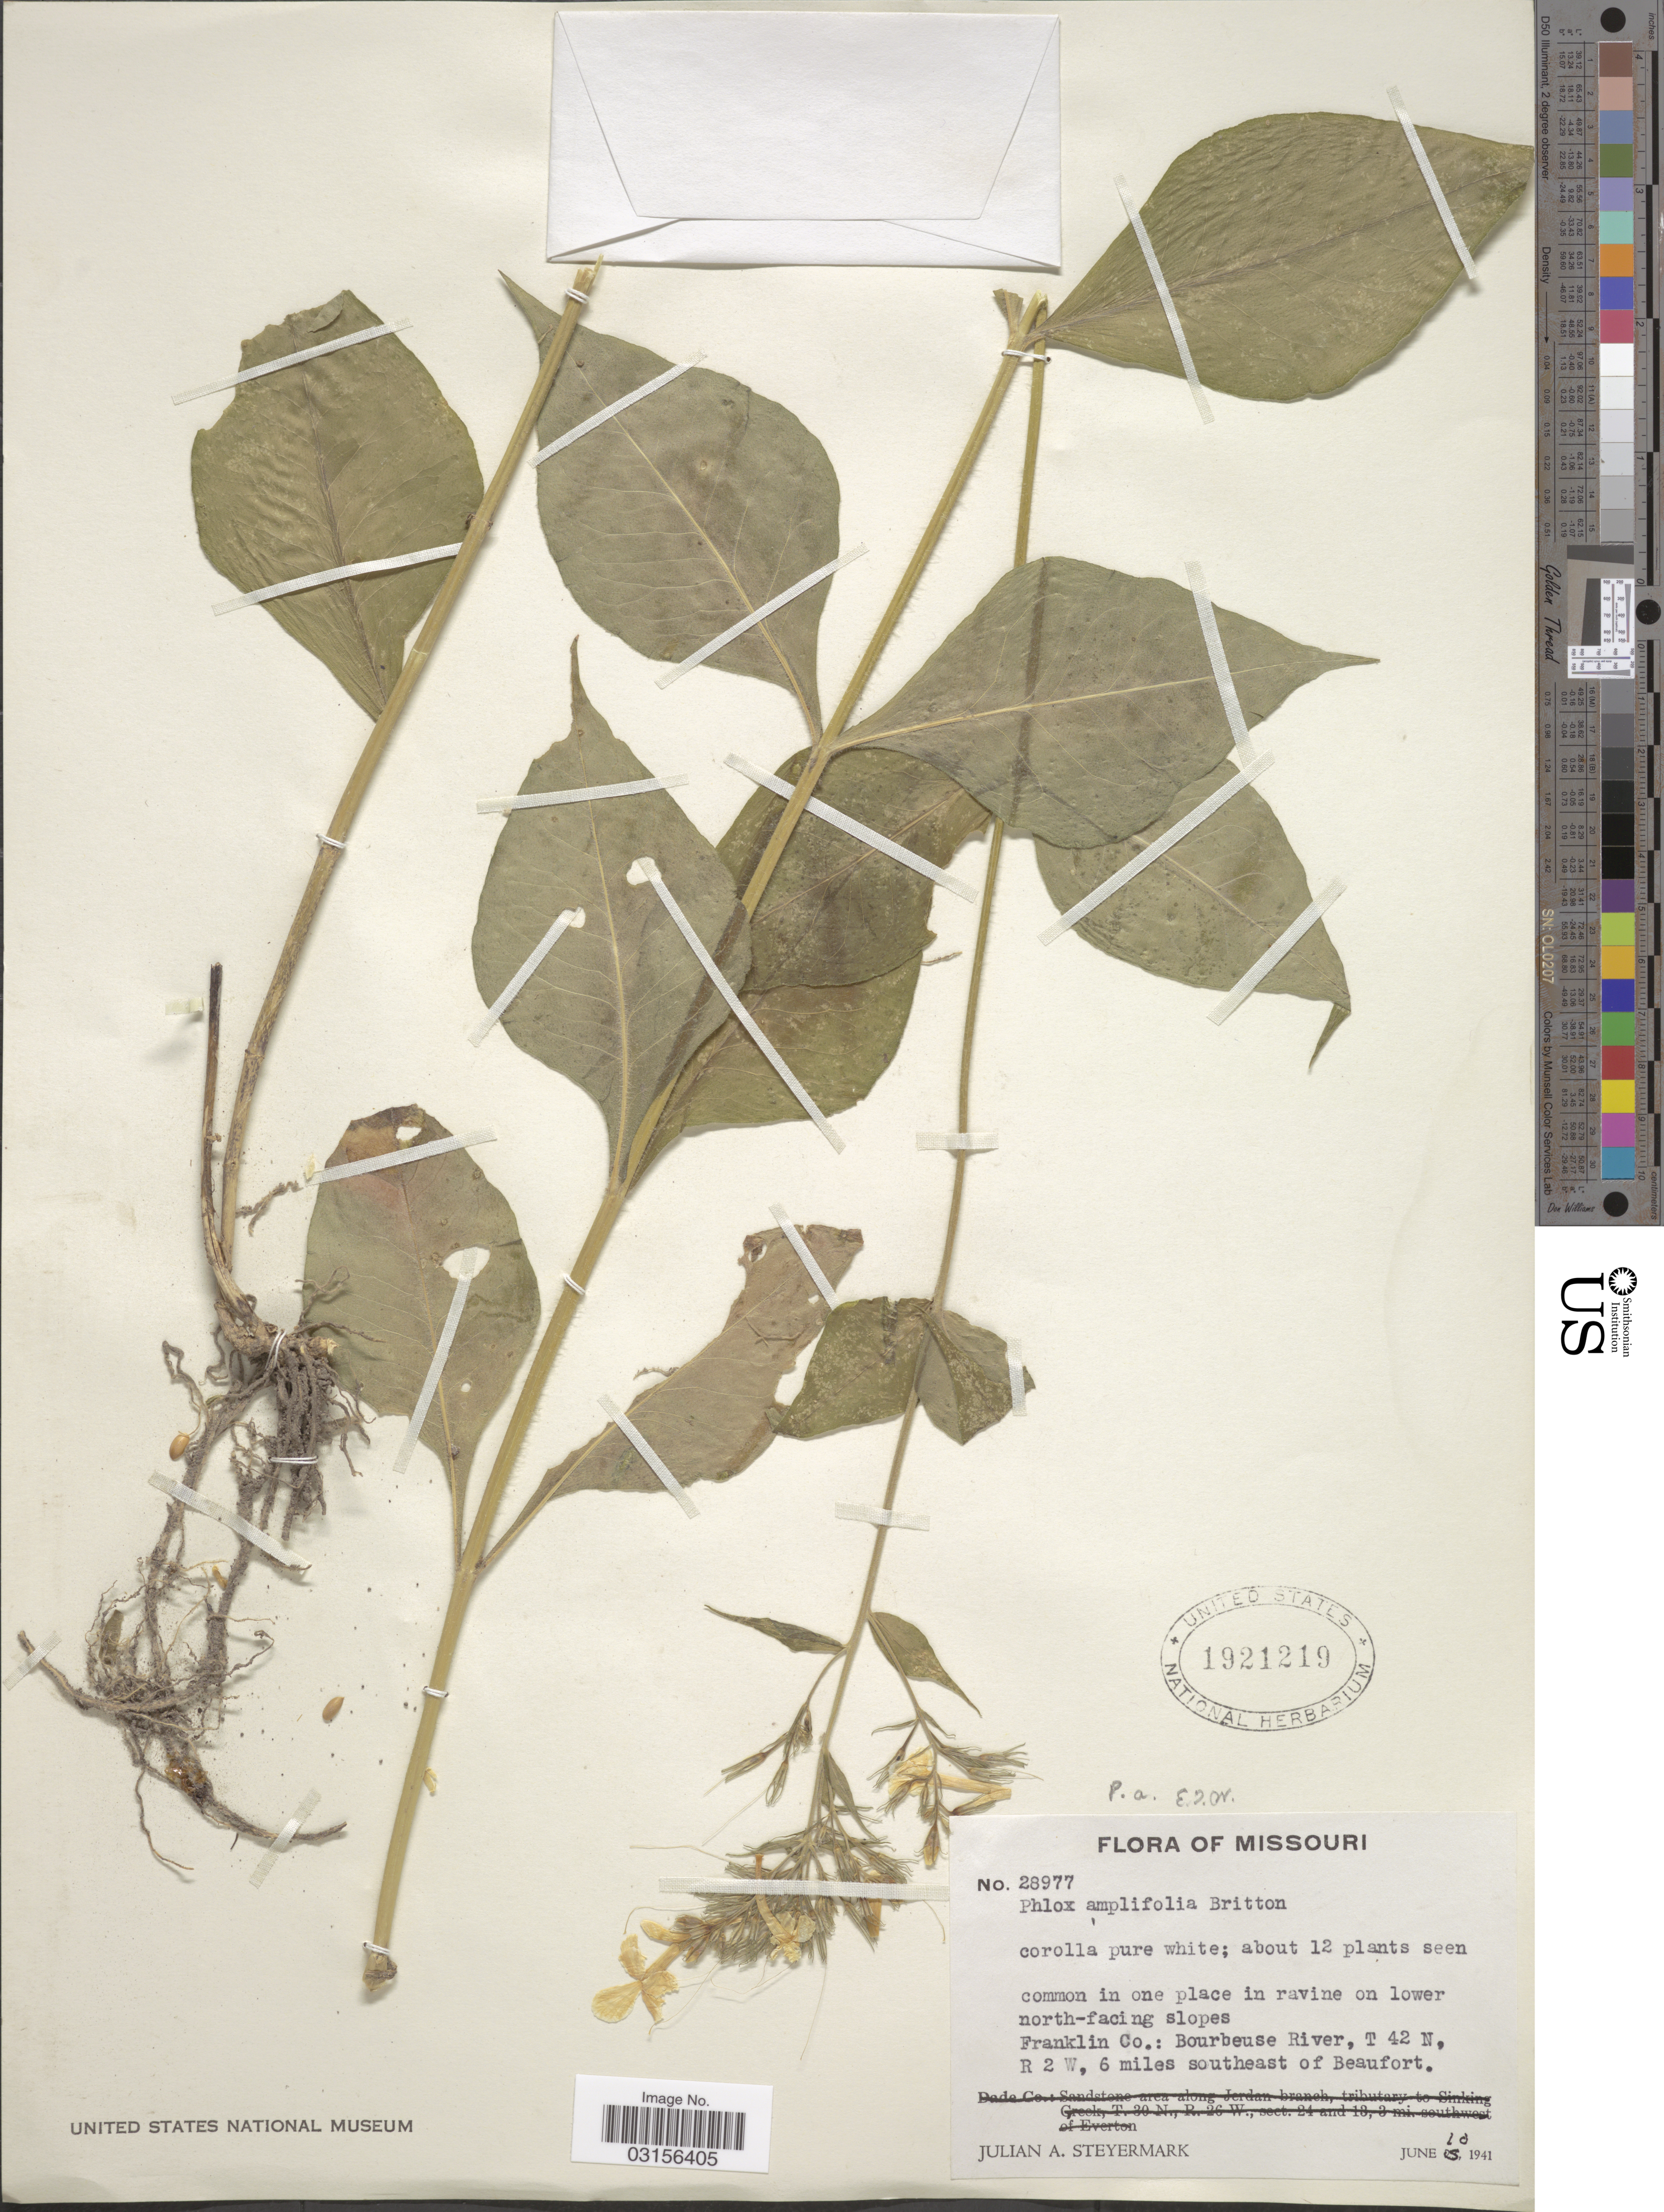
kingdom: Plantae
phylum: Tracheophyta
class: Magnoliopsida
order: Ericales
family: Polemoniaceae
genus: Phlox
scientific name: Phlox amplifolia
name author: Britton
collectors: J. Steyermark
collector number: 28977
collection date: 1941-06-10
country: United States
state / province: Missouri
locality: Franklin Co.: Bourbeuse River, T42N, R2W, 6 miles southeast of Beaufort.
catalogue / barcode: US 1921219